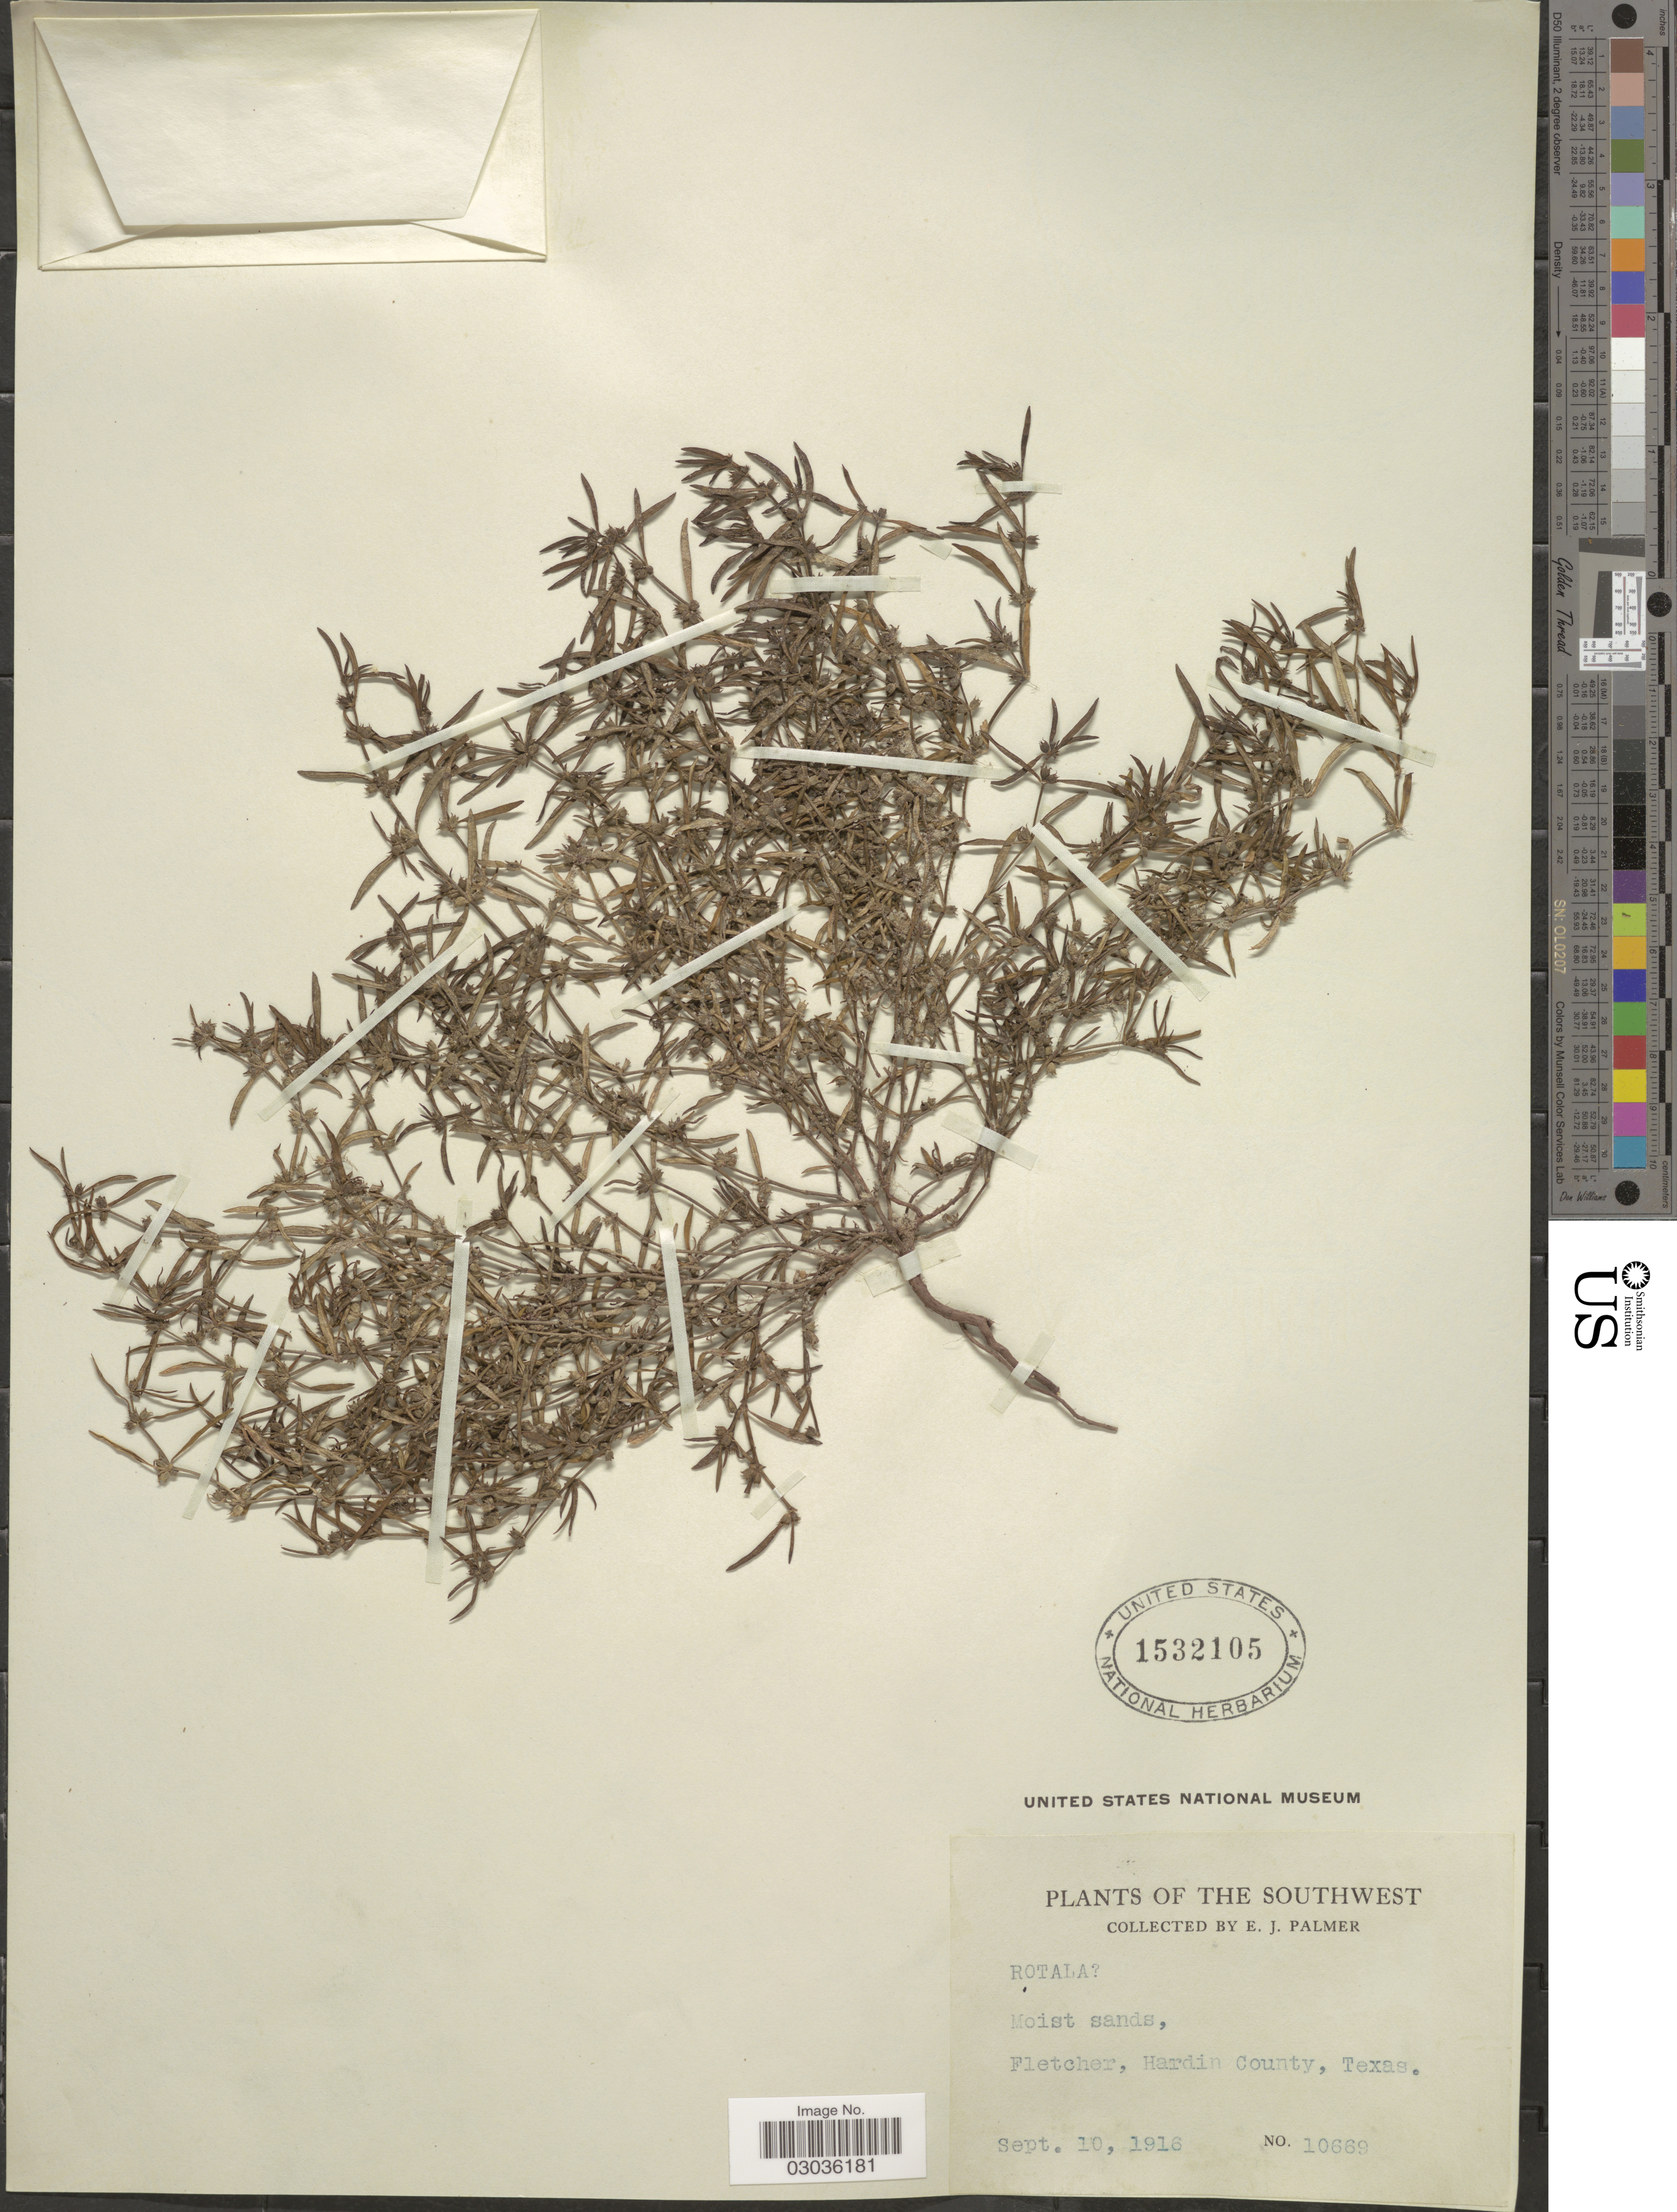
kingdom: Plantae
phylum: Tracheophyta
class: Magnoliopsida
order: Gentianales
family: Rubiaceae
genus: Oldenlandia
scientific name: Oldenlandia boscii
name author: (DC.) Chapm.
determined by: Strong, Mark T., (BOT), Smithsonian Institution - National Museum of Natural History (UNITED STATES)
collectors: E. J. Palmer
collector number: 10669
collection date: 1916-09-10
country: United States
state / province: Texas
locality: The Southwest, Fletcher, Hardin County.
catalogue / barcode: US 1532105